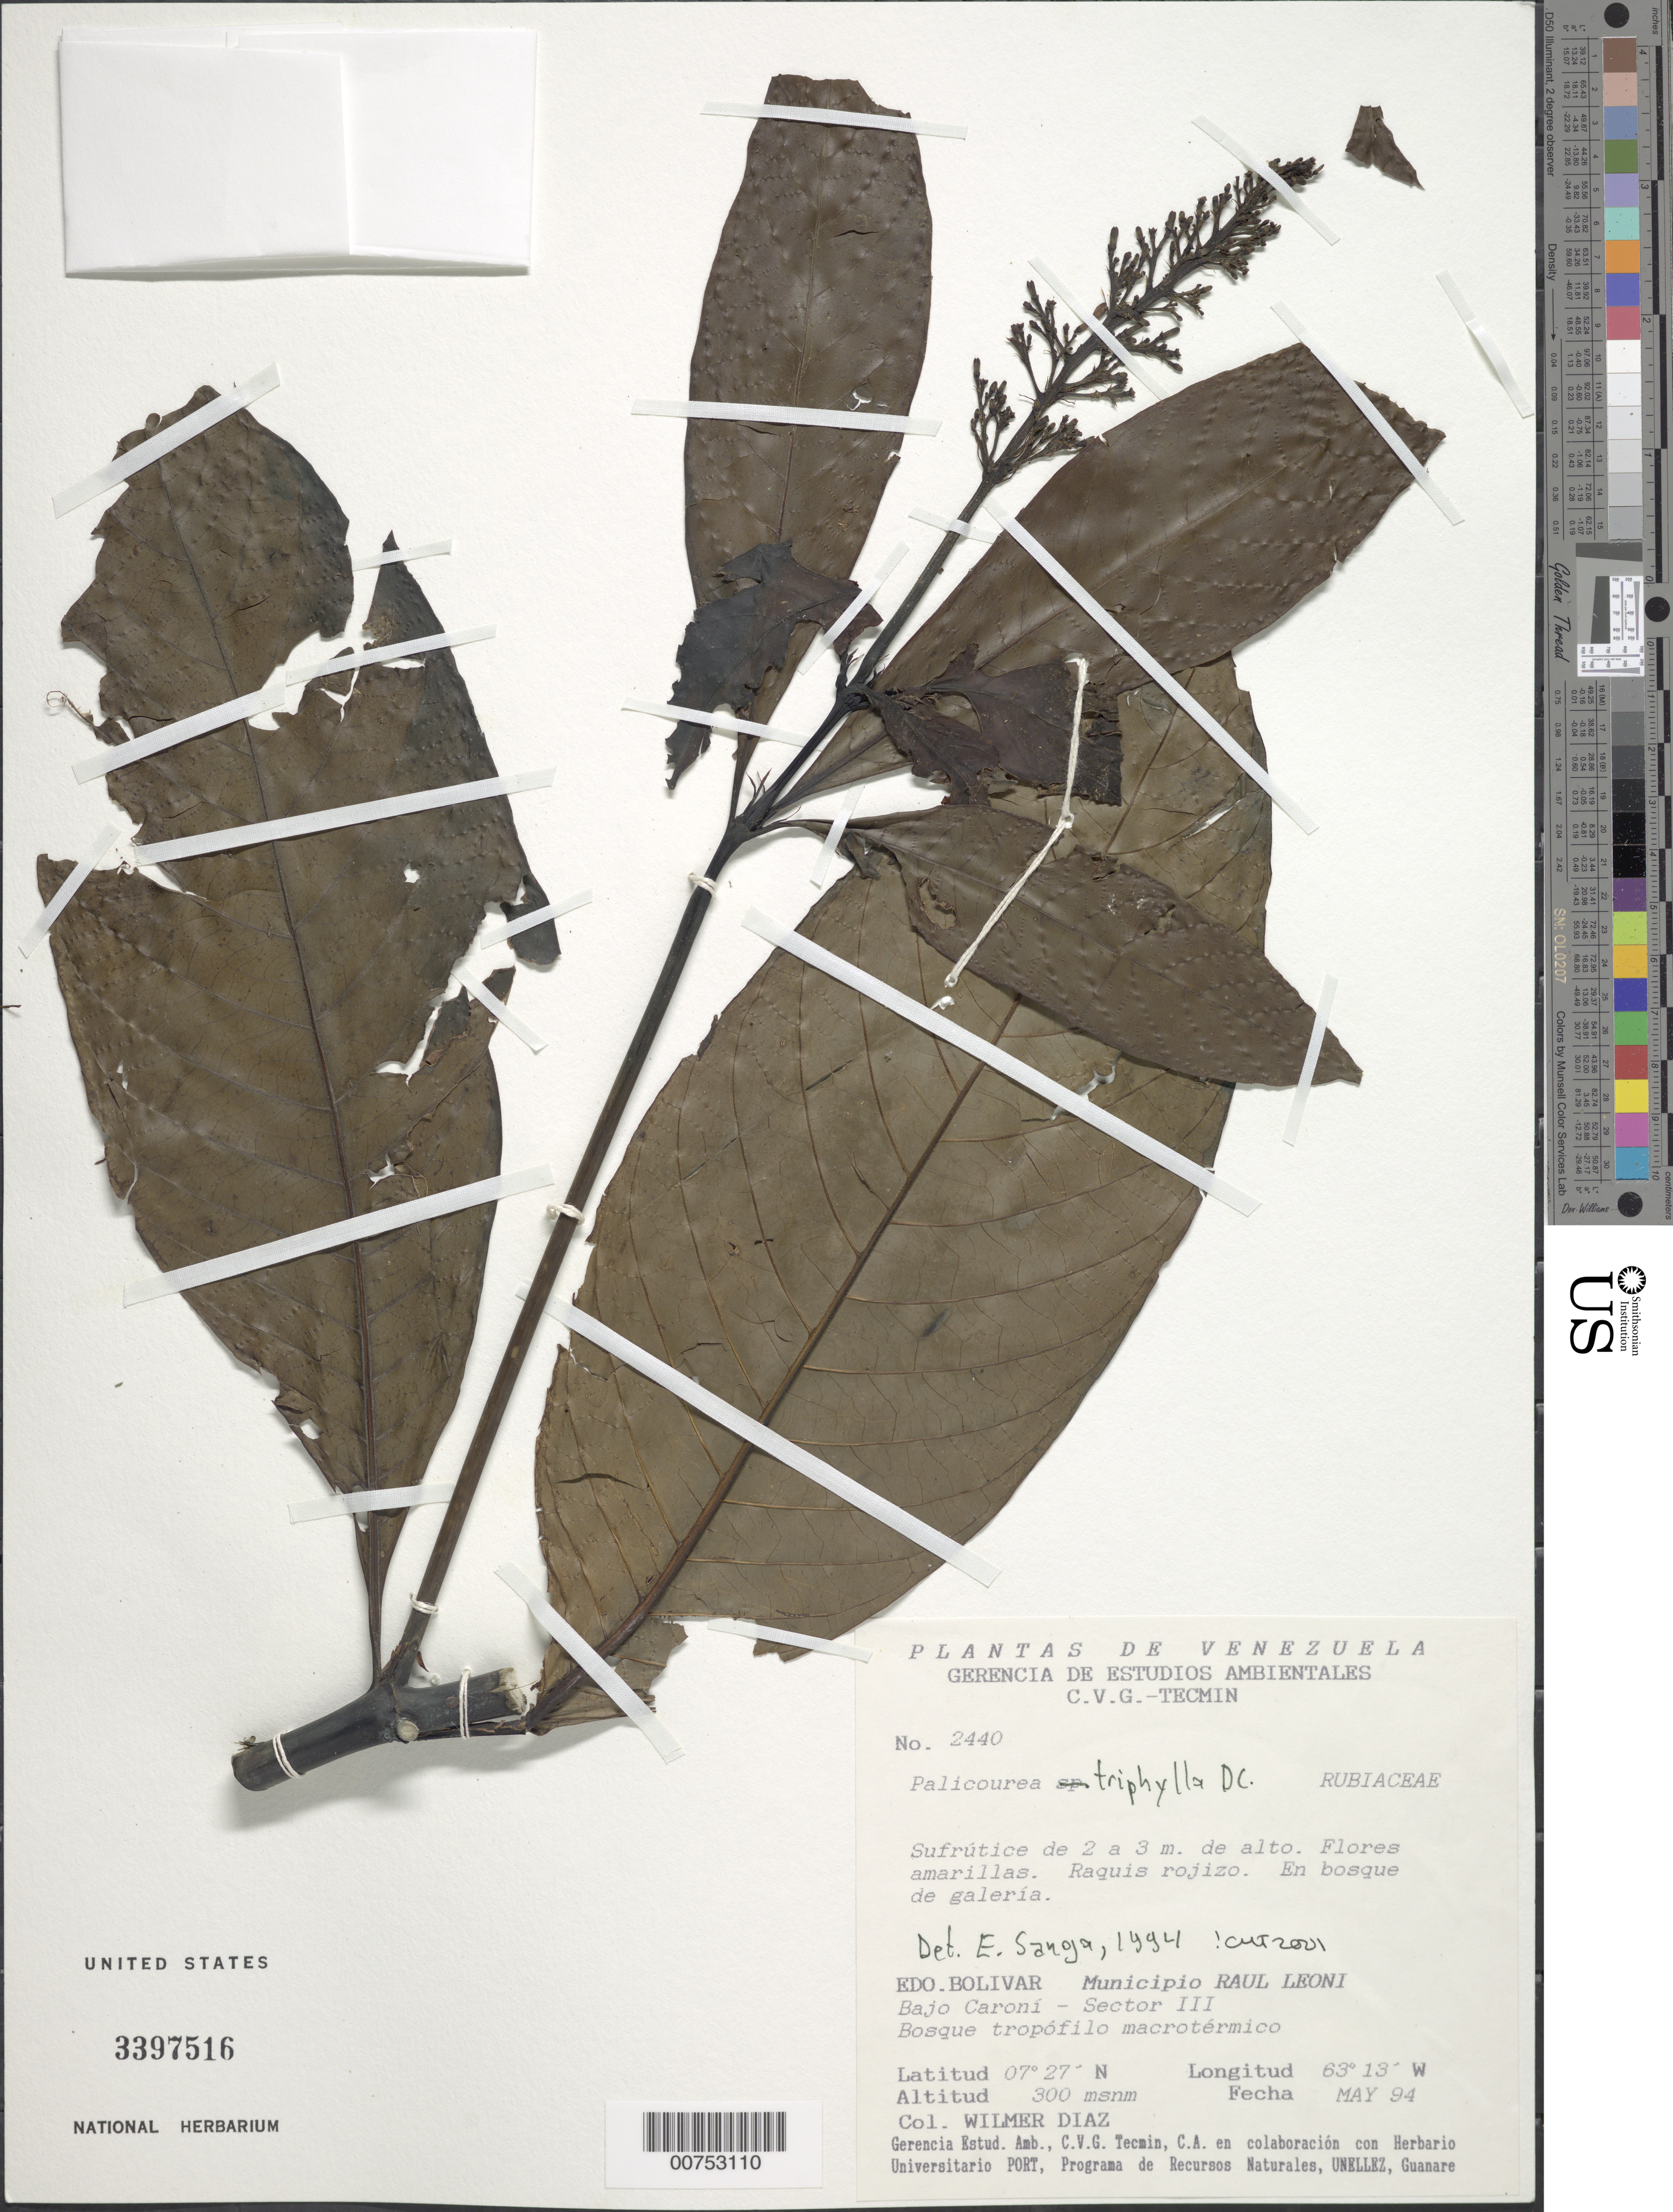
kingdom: Plantae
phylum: Tracheophyta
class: Magnoliopsida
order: Gentianales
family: Rubiaceae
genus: Palicourea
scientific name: Palicourea triphylla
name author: DC.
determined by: Taylor, Charlotte M.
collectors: W. Díaz P.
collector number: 2440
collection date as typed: May-94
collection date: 1994-05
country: Venezuela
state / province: Bolívar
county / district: Angostura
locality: Mun. Raúl Leoni [=Angostura], Bajo Caroní, Sector III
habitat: Bosque de galeria; bosque tropofilo macrotermico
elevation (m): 300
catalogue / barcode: US 3397516